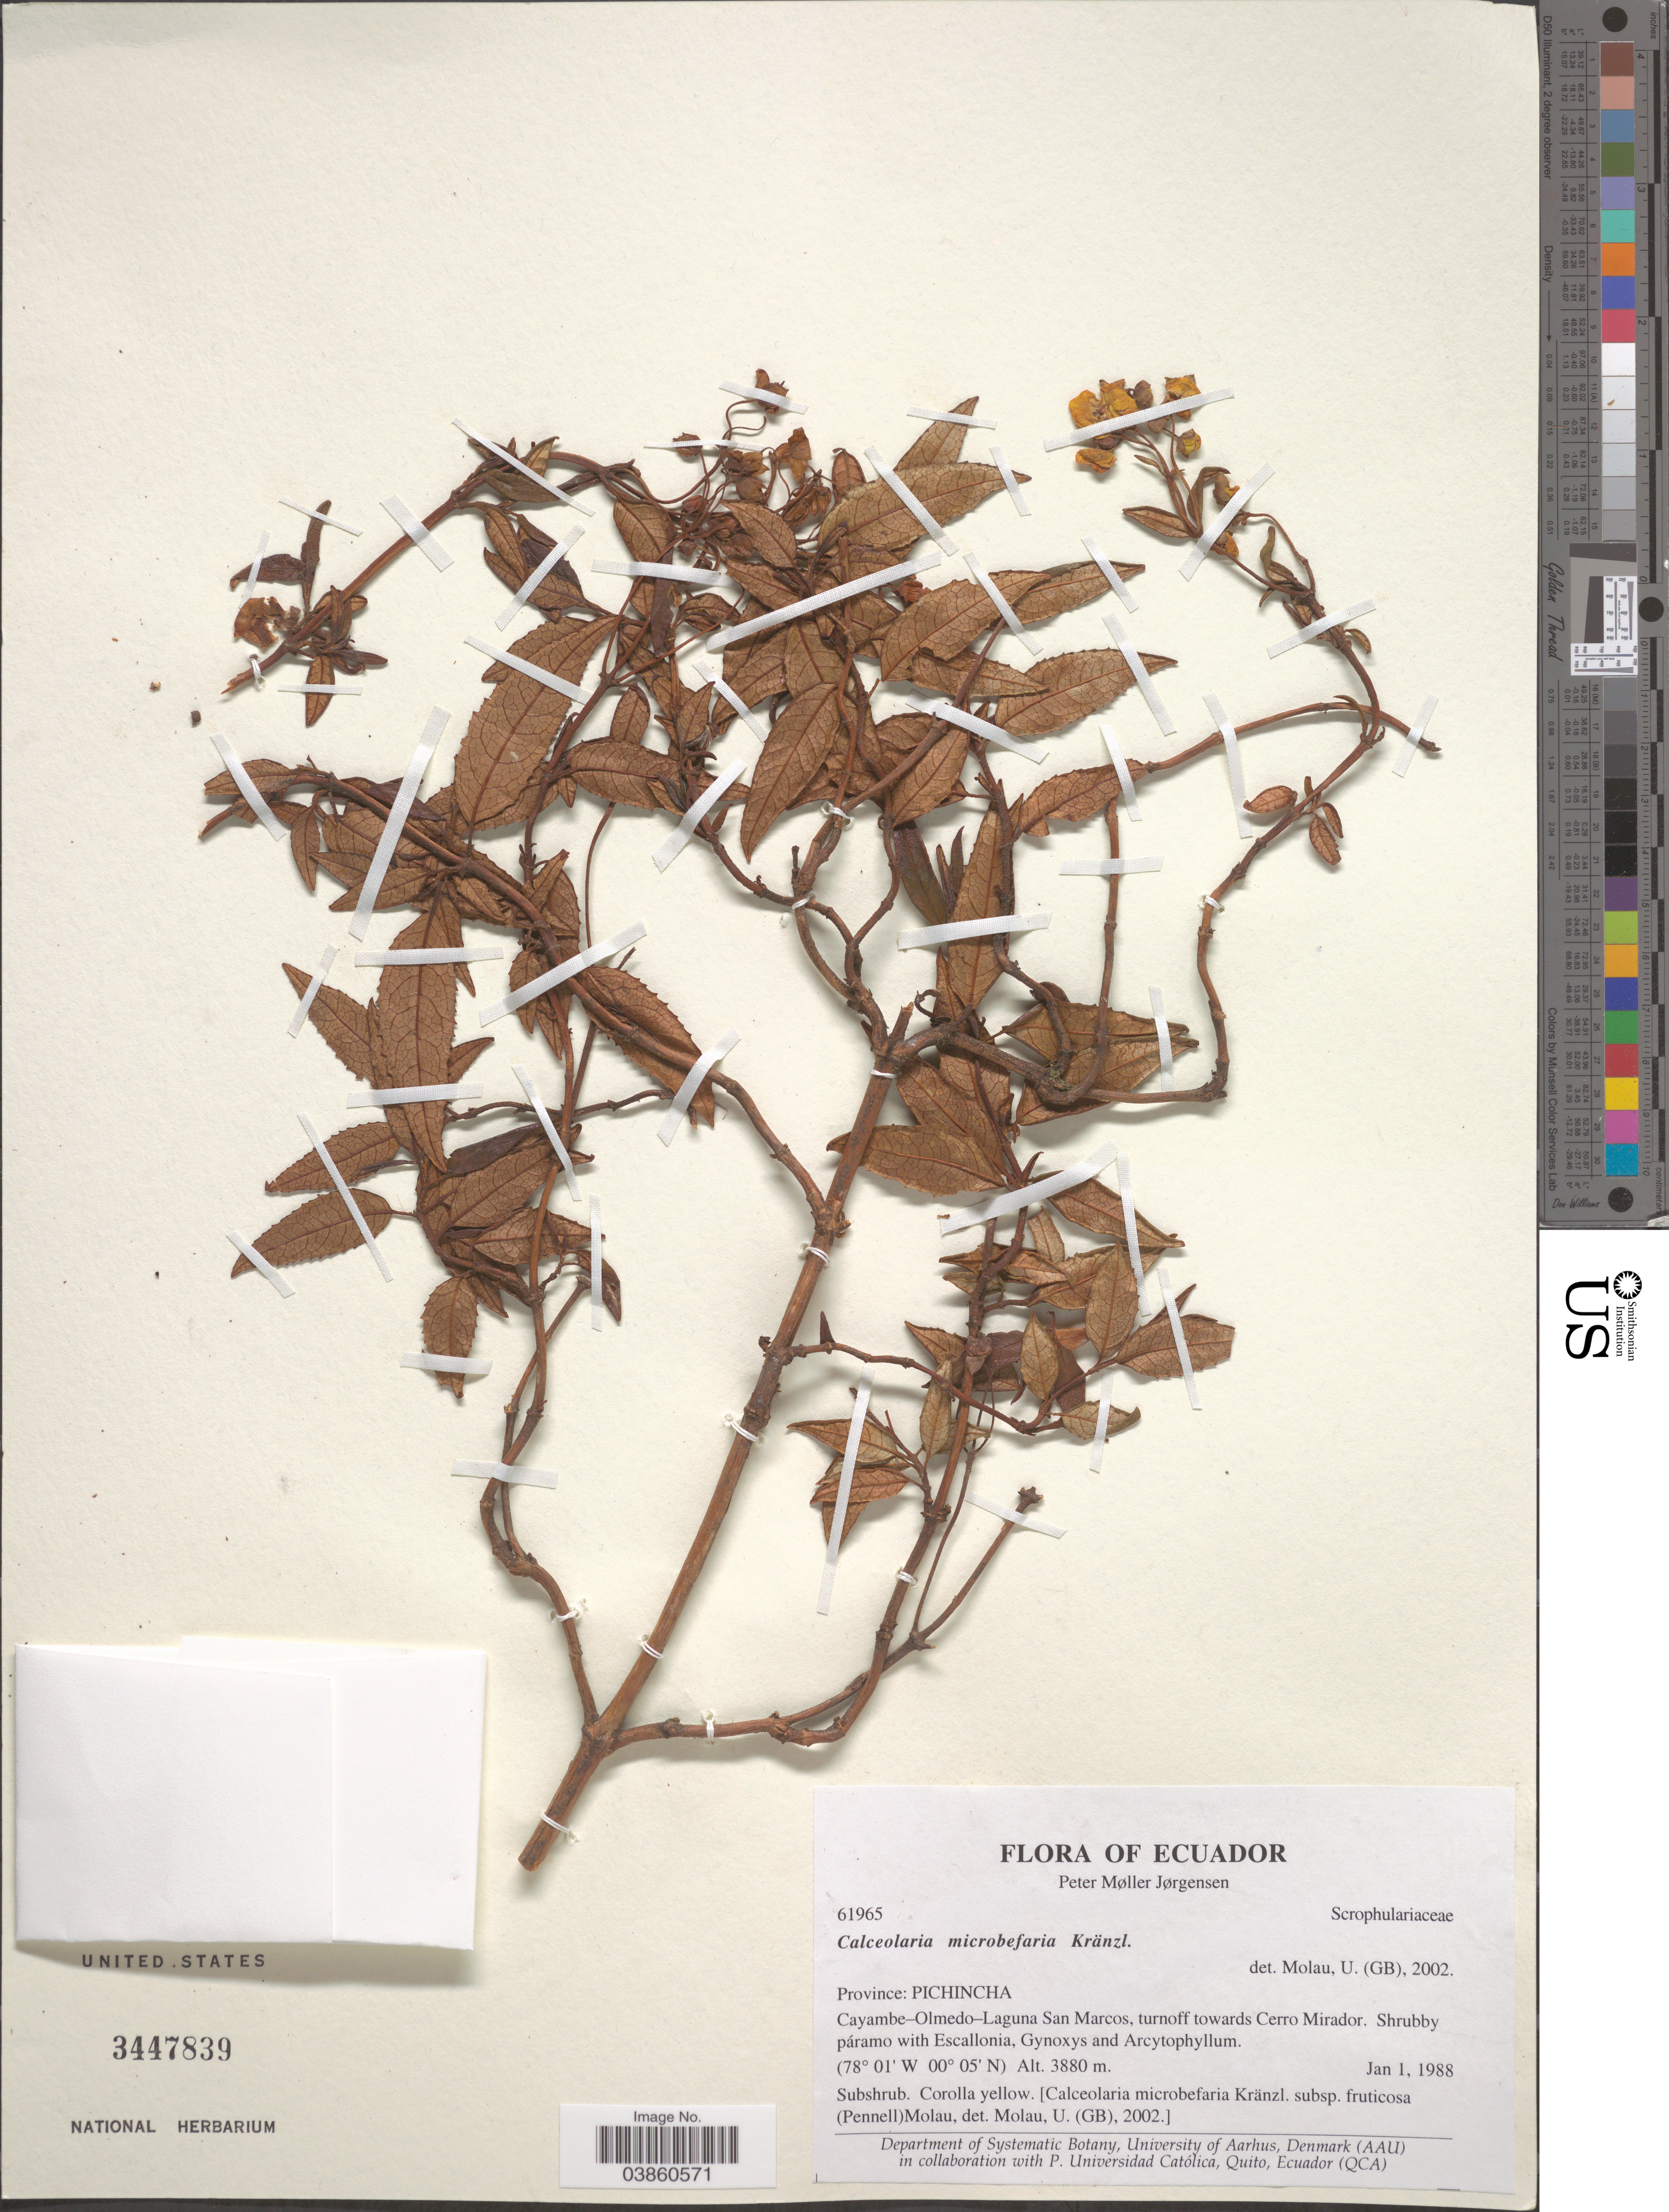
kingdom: Plantae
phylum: Tracheophyta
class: Magnoliopsida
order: Lamiales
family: Calceolariaceae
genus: Calceolaria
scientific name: Calceolaria microbefaria subsp. microbefaria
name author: Kränzl.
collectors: P. M. Jørgensen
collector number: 61965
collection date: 1988-01-01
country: Ecuador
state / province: Pichincha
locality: Cayambe-Olmedo-Laguna San Marcos, turnoff towards Cerro Mirador.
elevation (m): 3880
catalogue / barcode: US 3447839